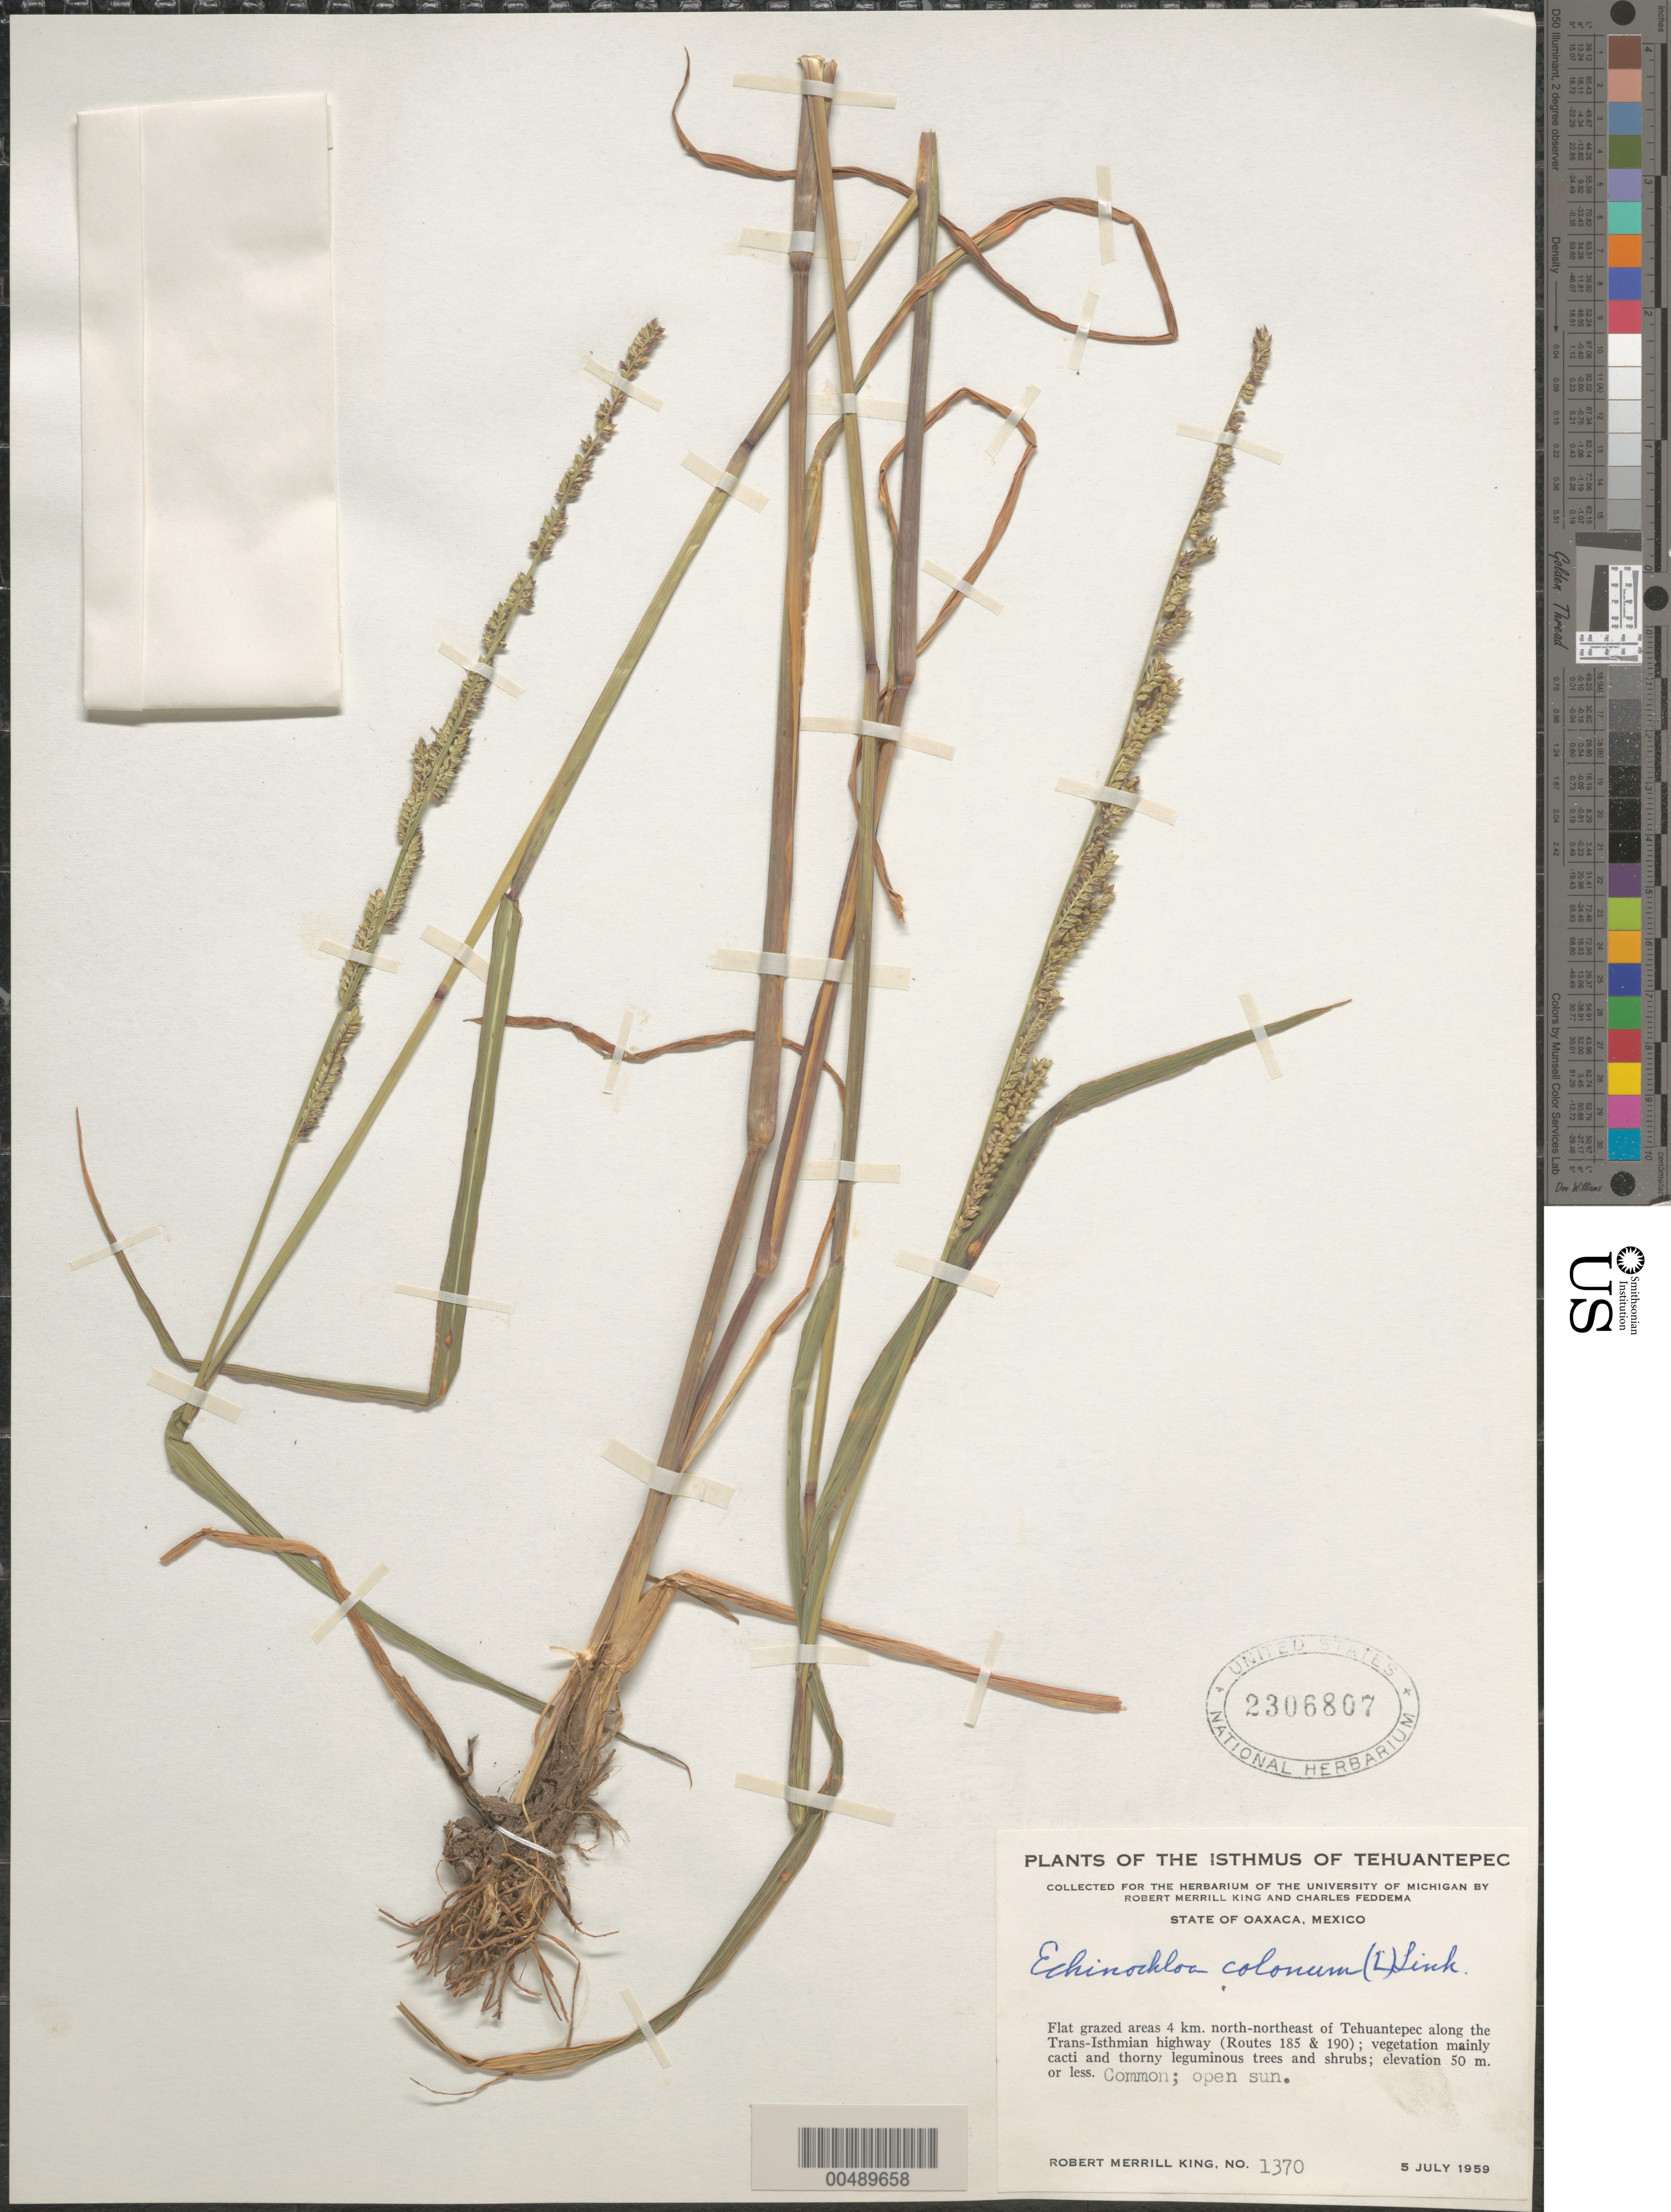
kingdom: Plantae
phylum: Tracheophyta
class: Liliopsida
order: Poales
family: Poaceae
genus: Echinochloa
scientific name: Echinochloa colona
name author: (L.) Link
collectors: R. M. King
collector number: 1370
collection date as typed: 5 Jul 1959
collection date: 1959-07-05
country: Mexico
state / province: Oaxaca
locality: Isthmus of Tehuantepec, 4 km NNE of Tehuantepec along the Trans-Isthmian Hwy (Routes 185 and 190)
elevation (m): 0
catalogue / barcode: US 2306807